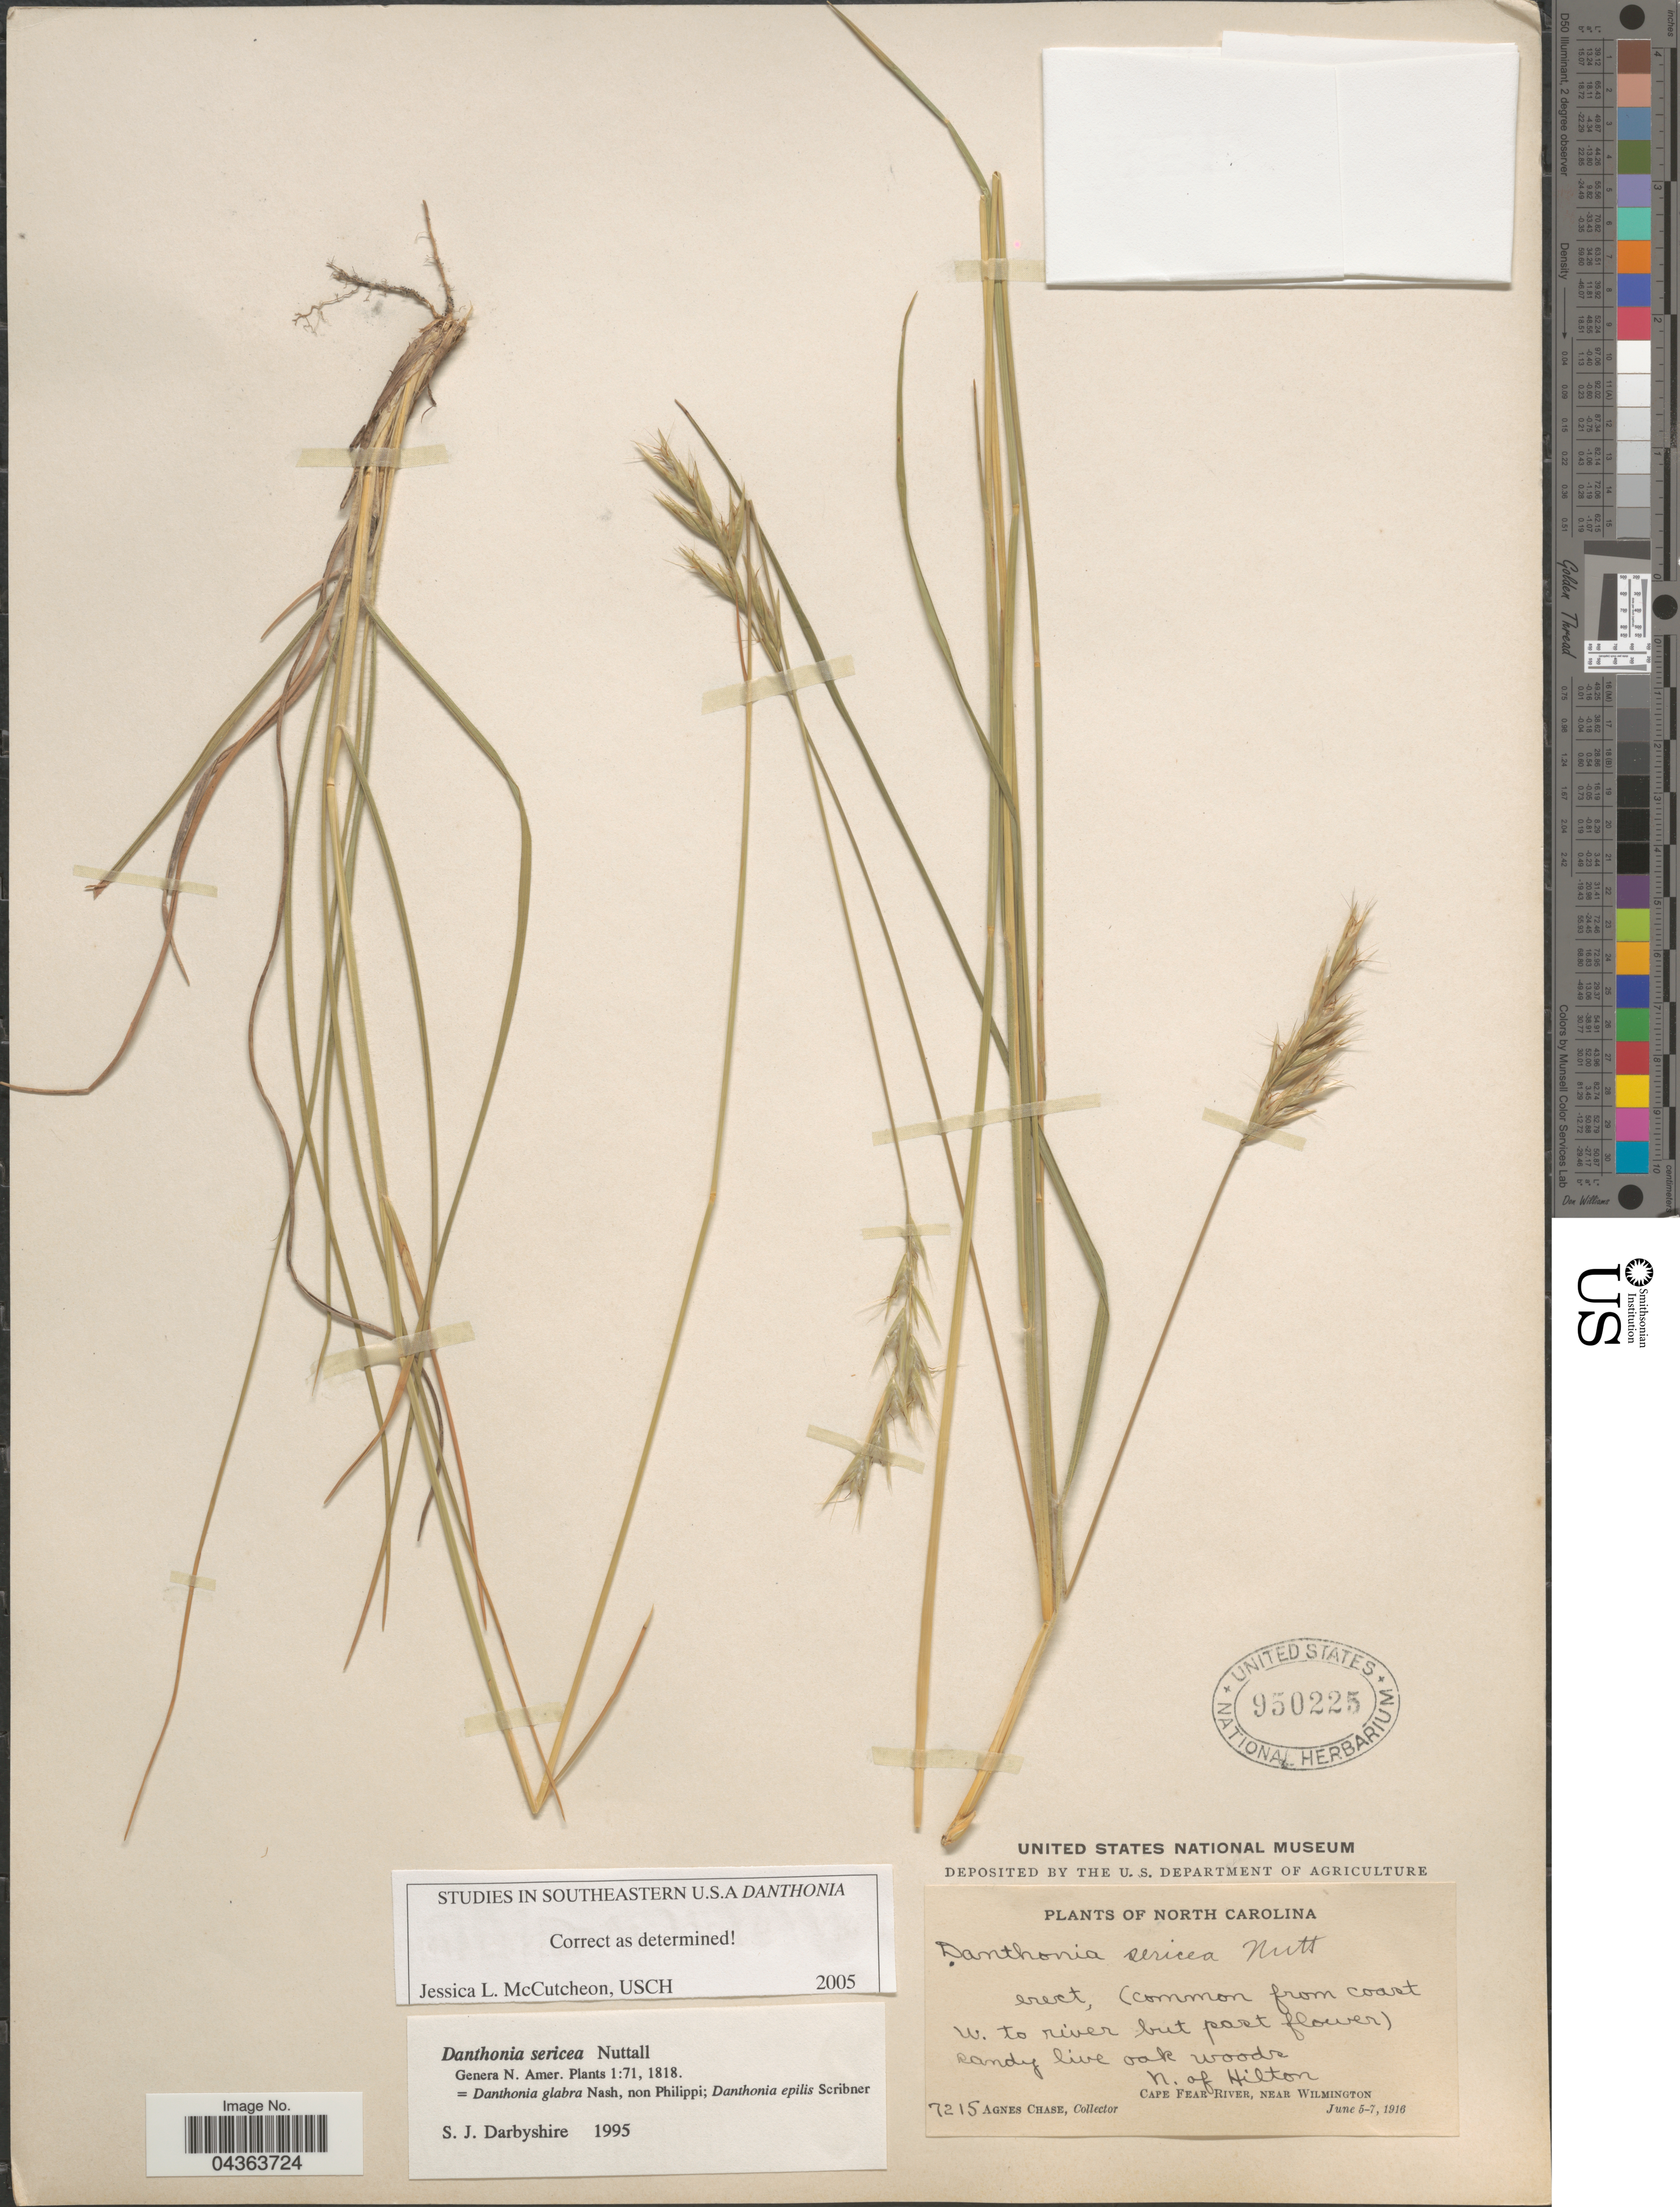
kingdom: Plantae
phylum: Tracheophyta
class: Liliopsida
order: Poales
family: Poaceae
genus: Danthonia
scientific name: Danthonia sericea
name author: Nutt.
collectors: A. Chase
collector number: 7215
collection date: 1916-06-05/1916-06-07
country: United States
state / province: North Carolina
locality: (Common from coast W. to river but past flower) sandy live oak woods N. of Hilton. Cape Fear River, near Wilmington.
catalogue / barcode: US 950225